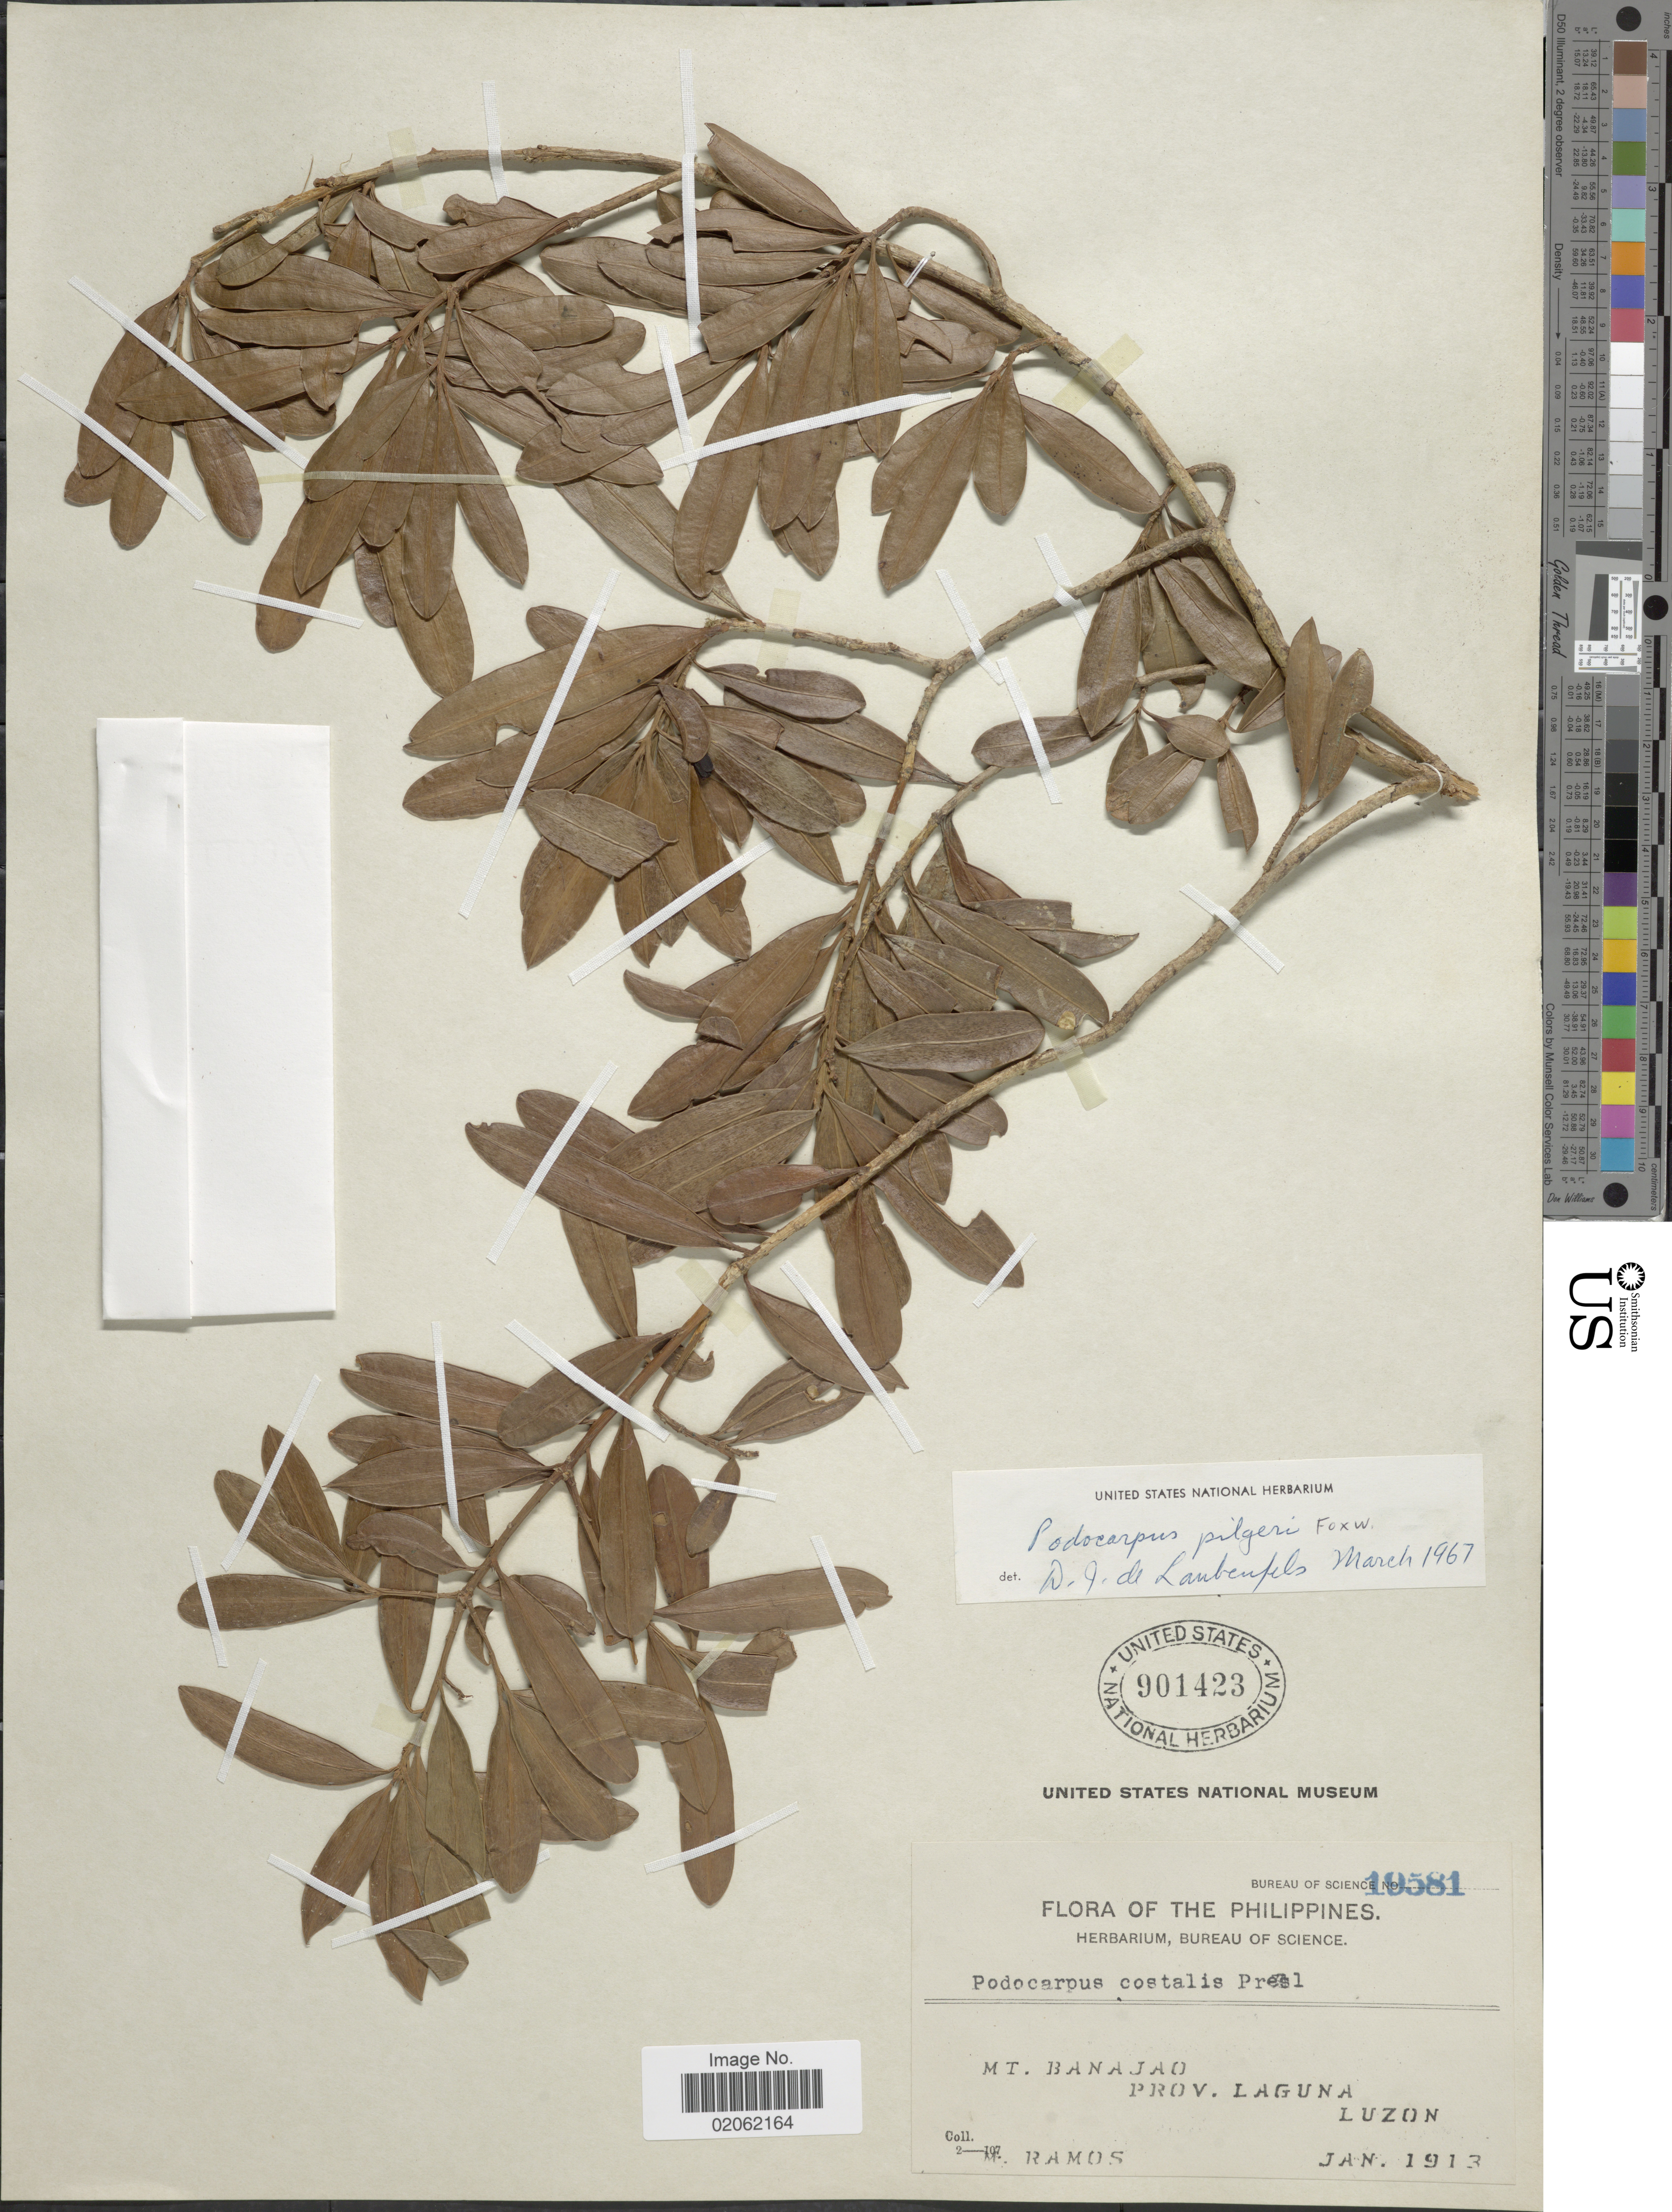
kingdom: Plantae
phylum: Tracheophyta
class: Pinopsida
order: Pinales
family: Podocarpaceae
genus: Podocarpus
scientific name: Podocarpus pilgeri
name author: Foxw.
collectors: M. Ramos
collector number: Bureau of Science 19581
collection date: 1913-01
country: Philippines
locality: Mt Banajao, Prov. laguna, Luzon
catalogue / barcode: US 901423